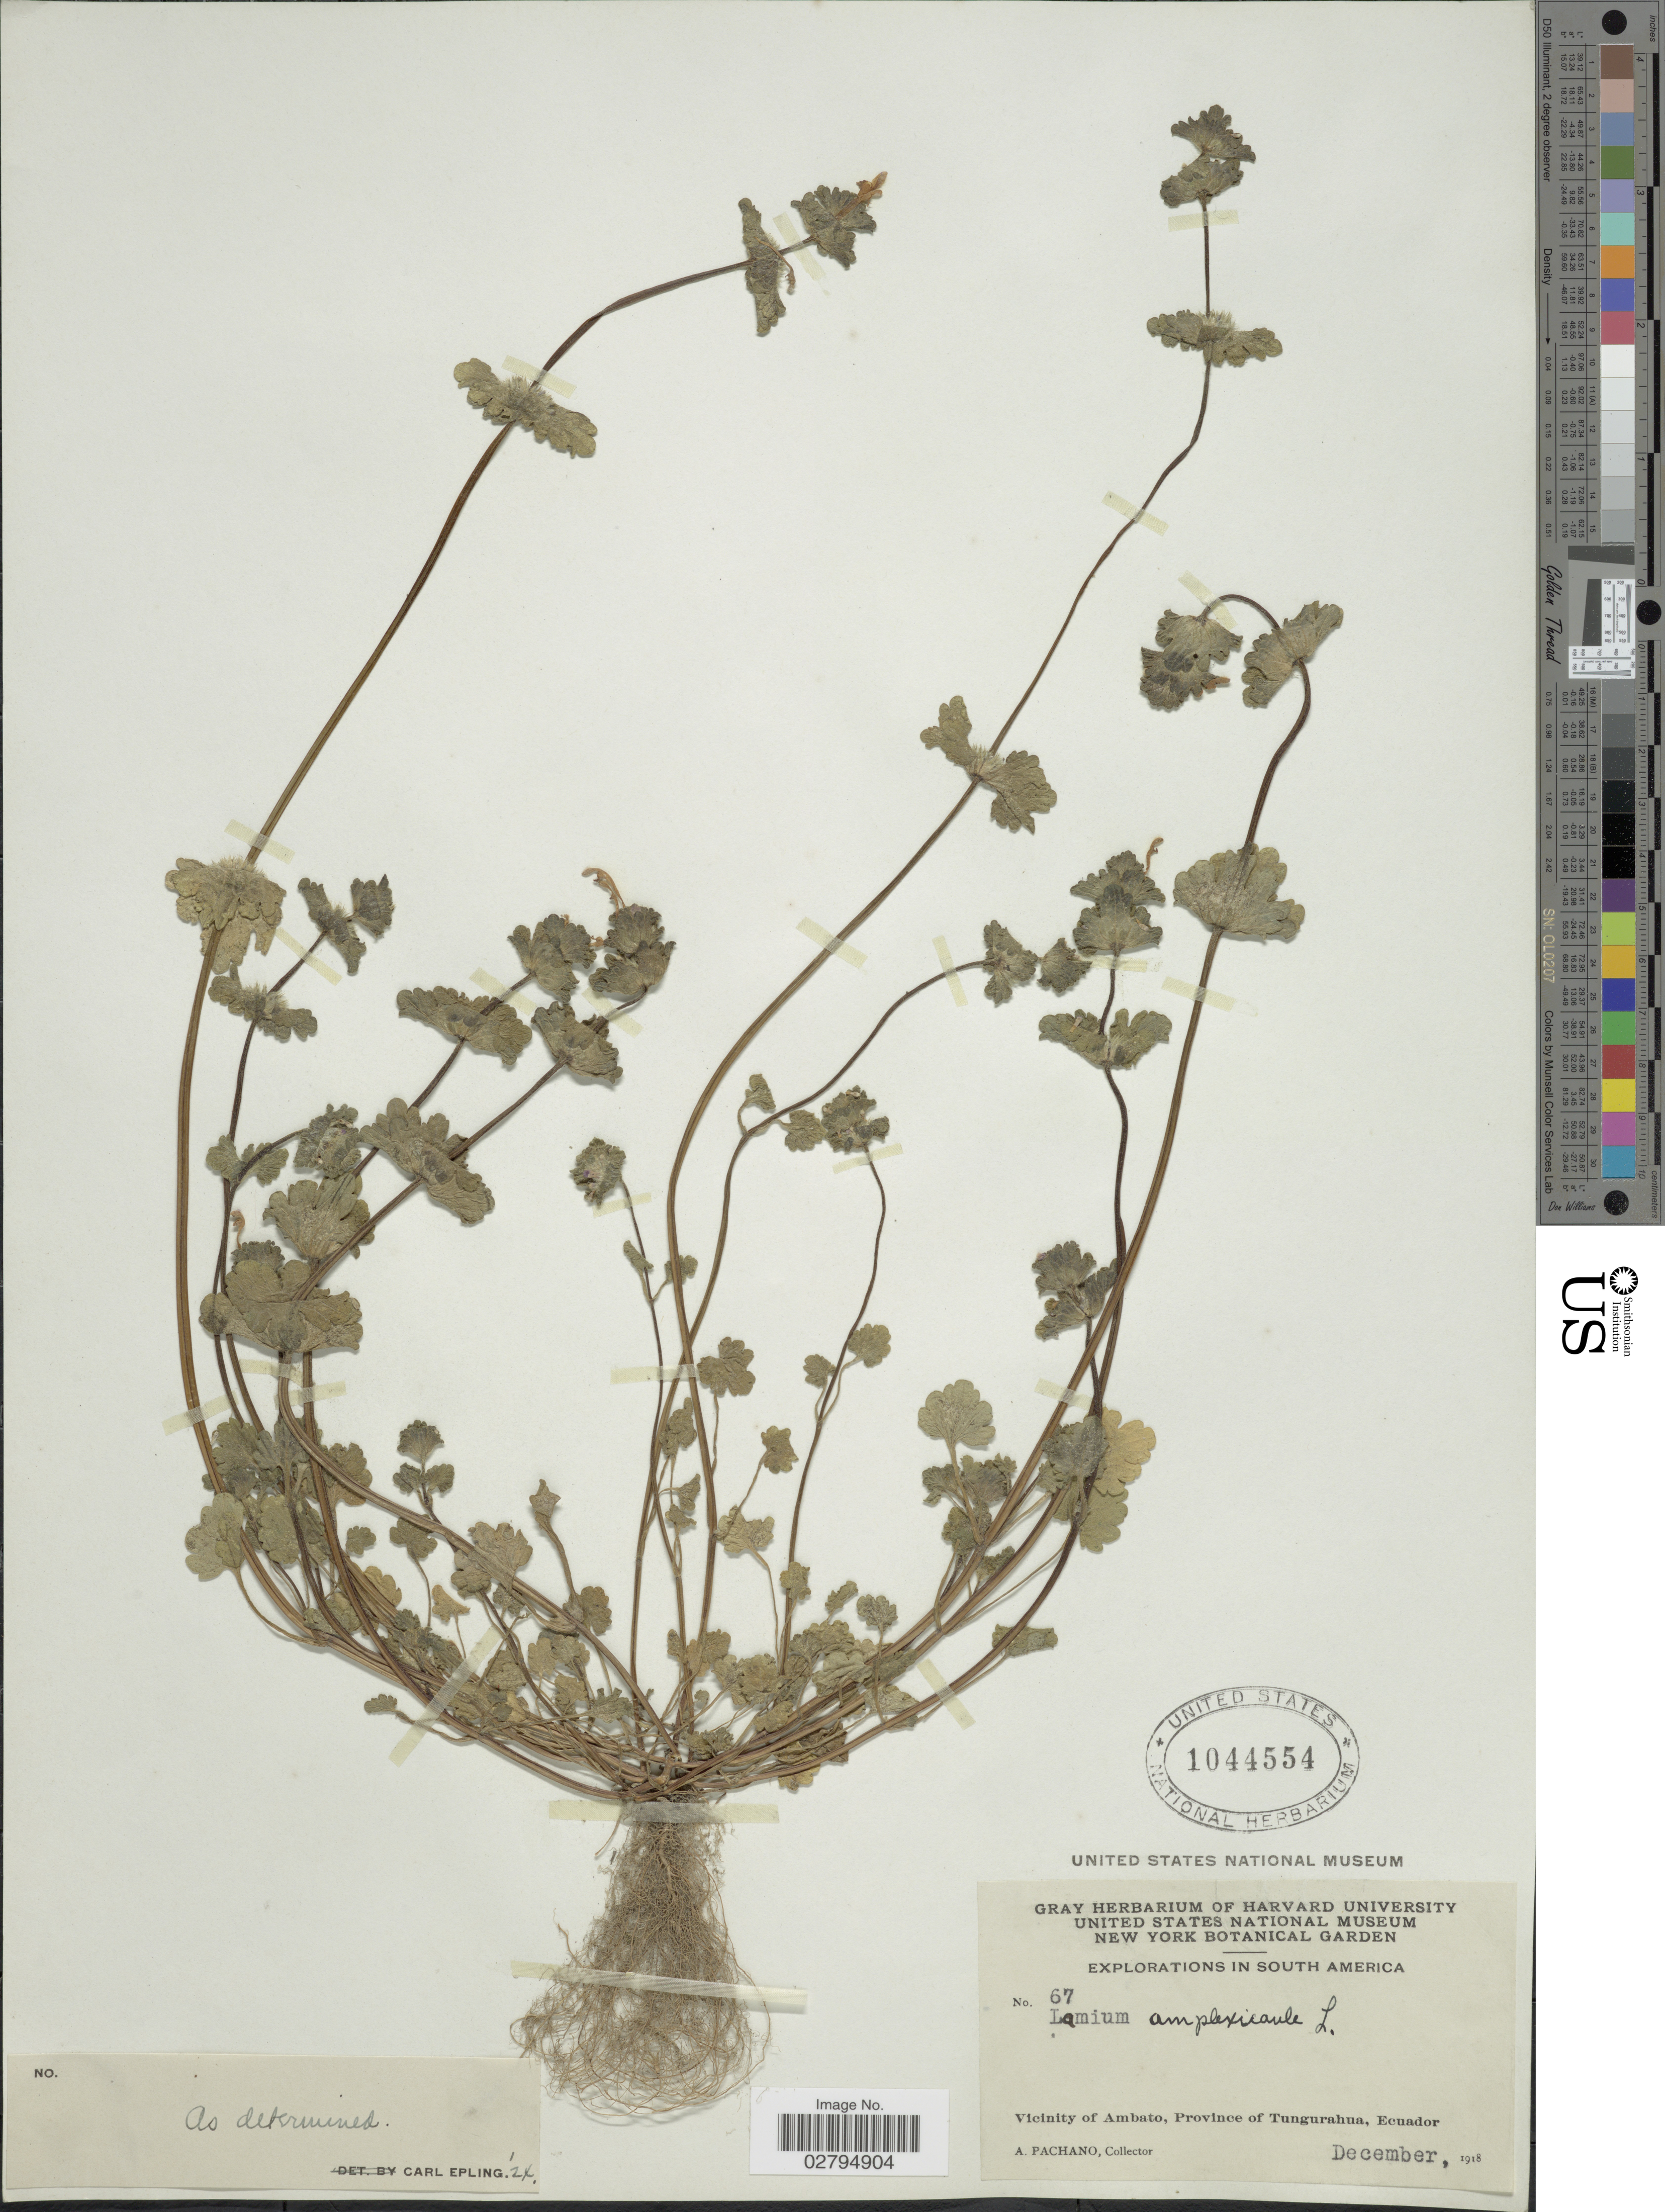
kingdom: Plantae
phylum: Tracheophyta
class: Magnoliopsida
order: Lamiales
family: Lamiaceae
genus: Lamium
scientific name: Lamium amplexicaule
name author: L.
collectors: A. Pachano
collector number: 67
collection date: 1918-12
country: Ecuador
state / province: Tungurahua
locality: Vicinity of Ambato.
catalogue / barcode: US 1044554